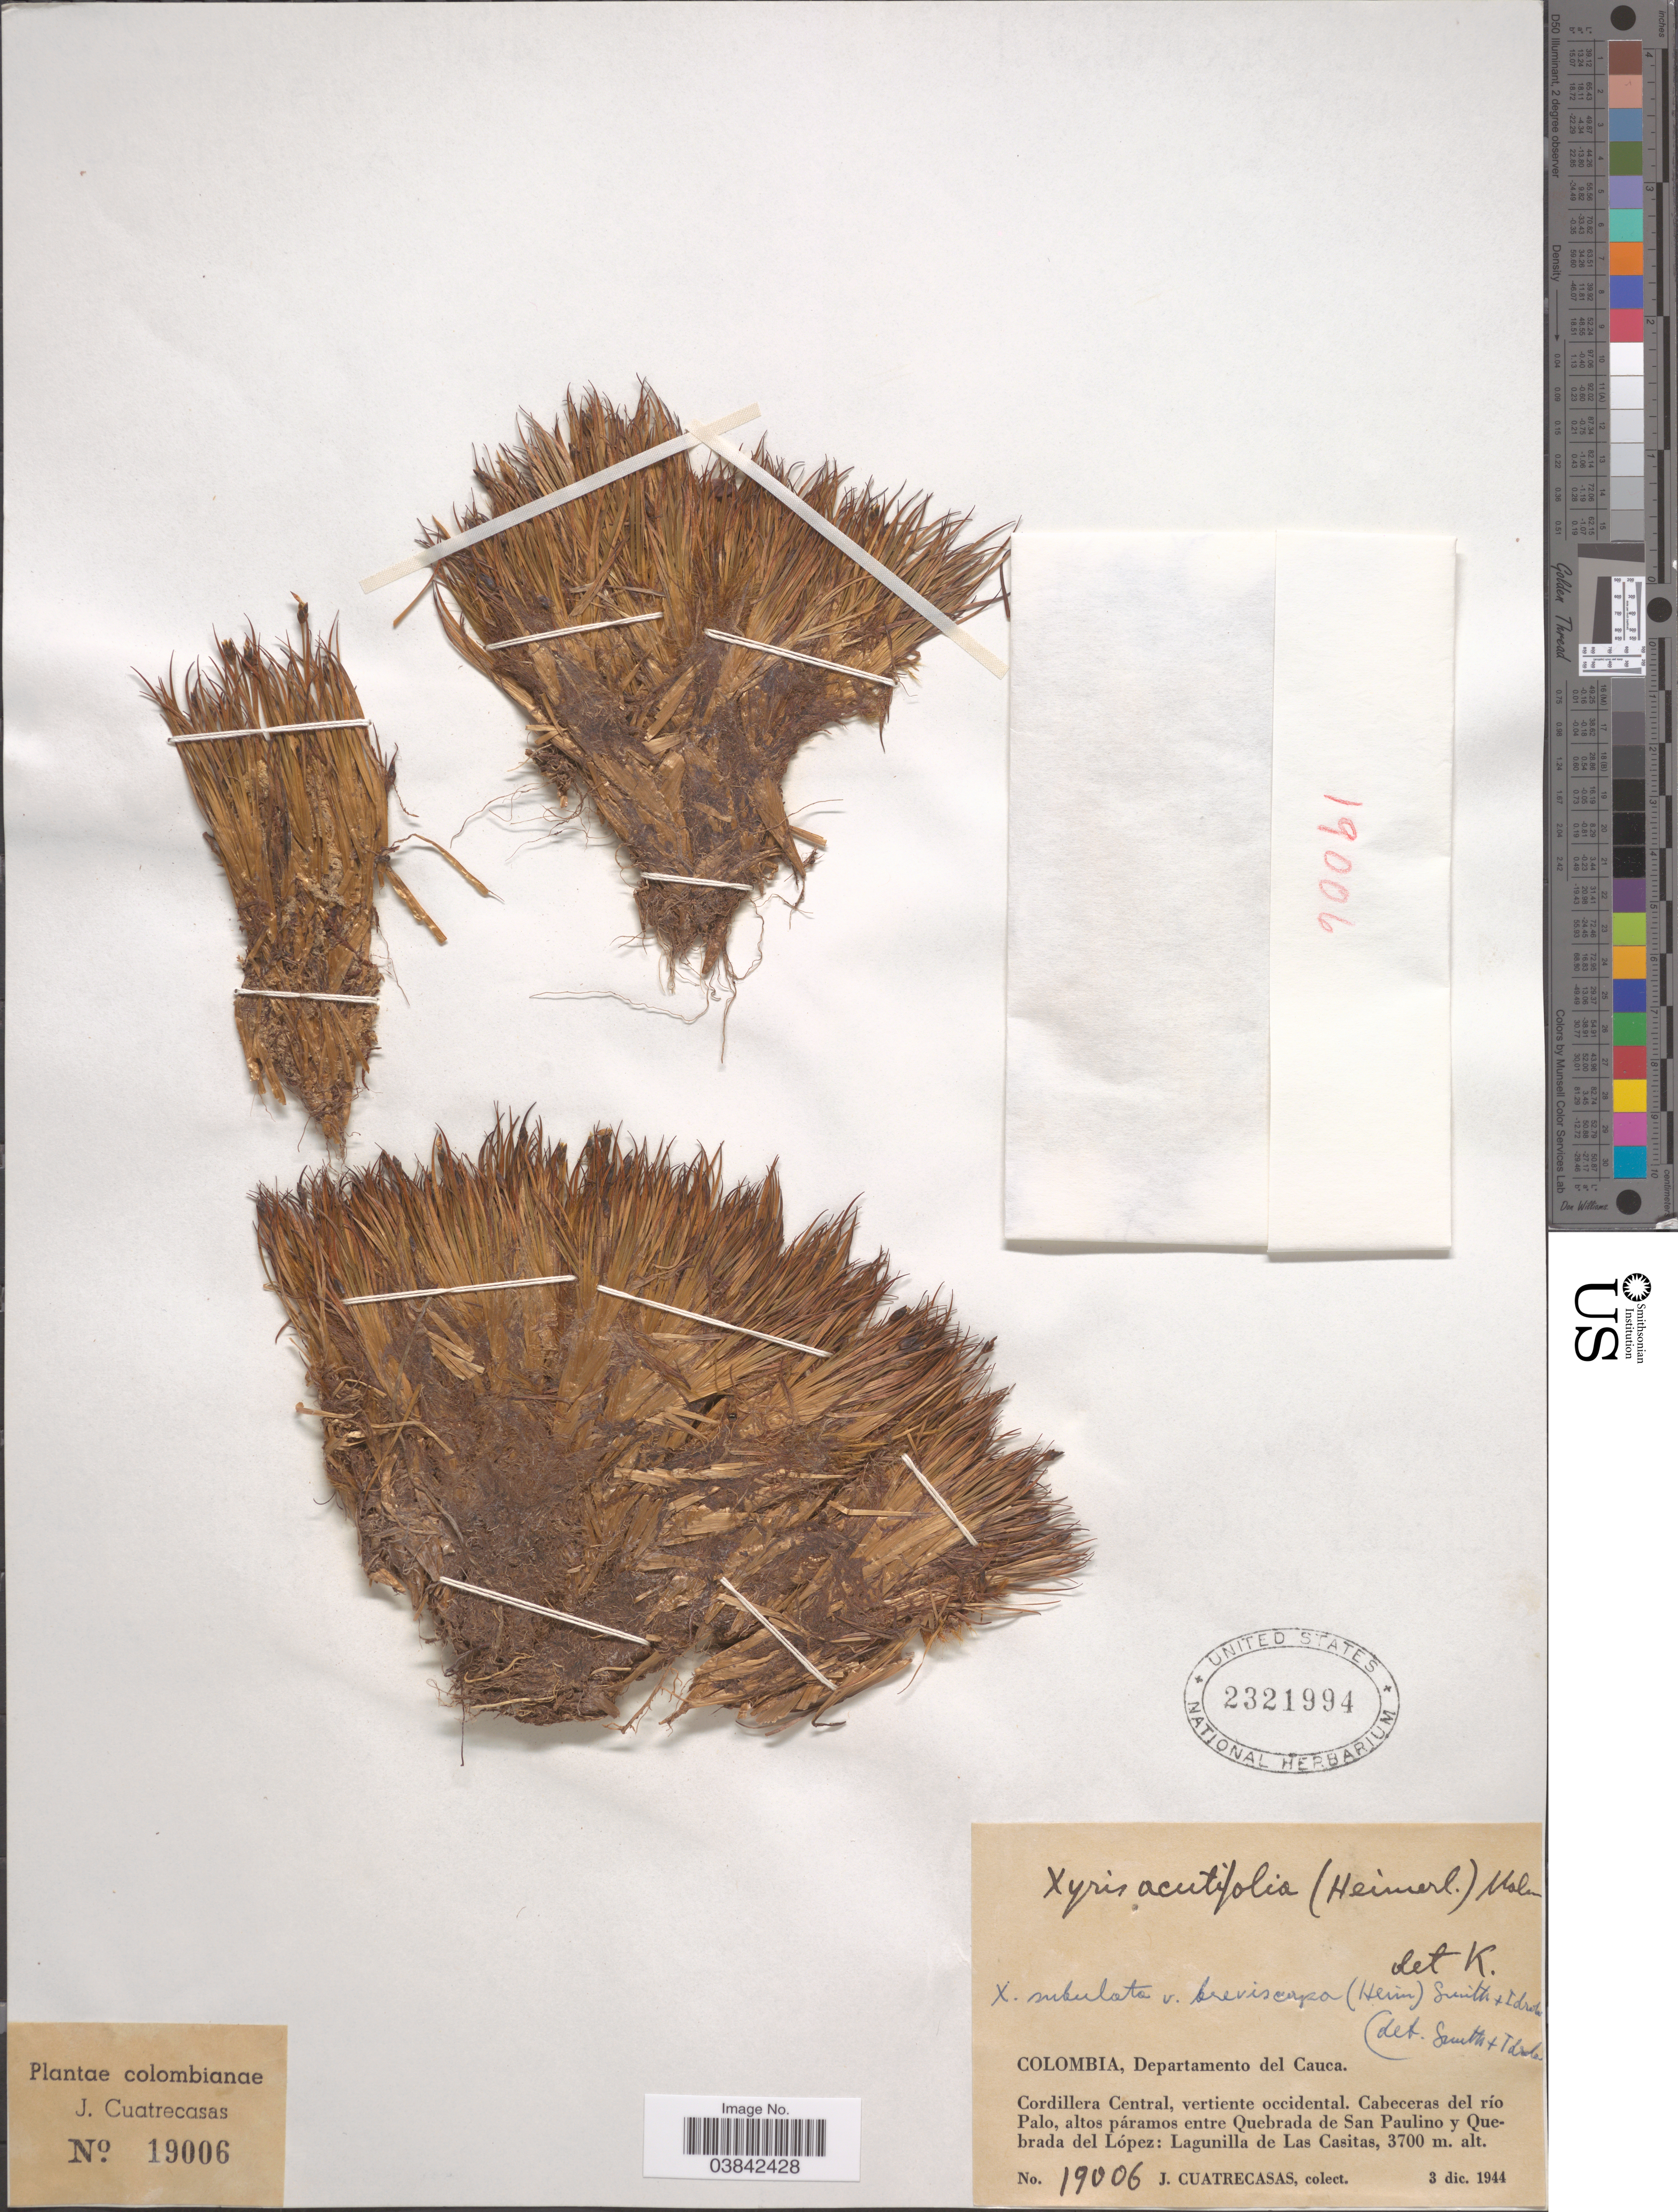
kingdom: Plantae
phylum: Tracheophyta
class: Liliopsida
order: Poales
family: Xyridaceae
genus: Xyris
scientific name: Xyris subulata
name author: Ruiz & Pav.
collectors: J. Cuatrecasas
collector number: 19006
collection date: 1944-12-03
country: Colombia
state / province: Cauca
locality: Departamento del Cauca. Cordillera Central, vertiente occidental. Cabeceras del río Palo, altos páramos entre Quebrada de San Paulino y Quebrada del López: Lagunilla de Las Casitas.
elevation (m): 3700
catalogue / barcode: US 2321994